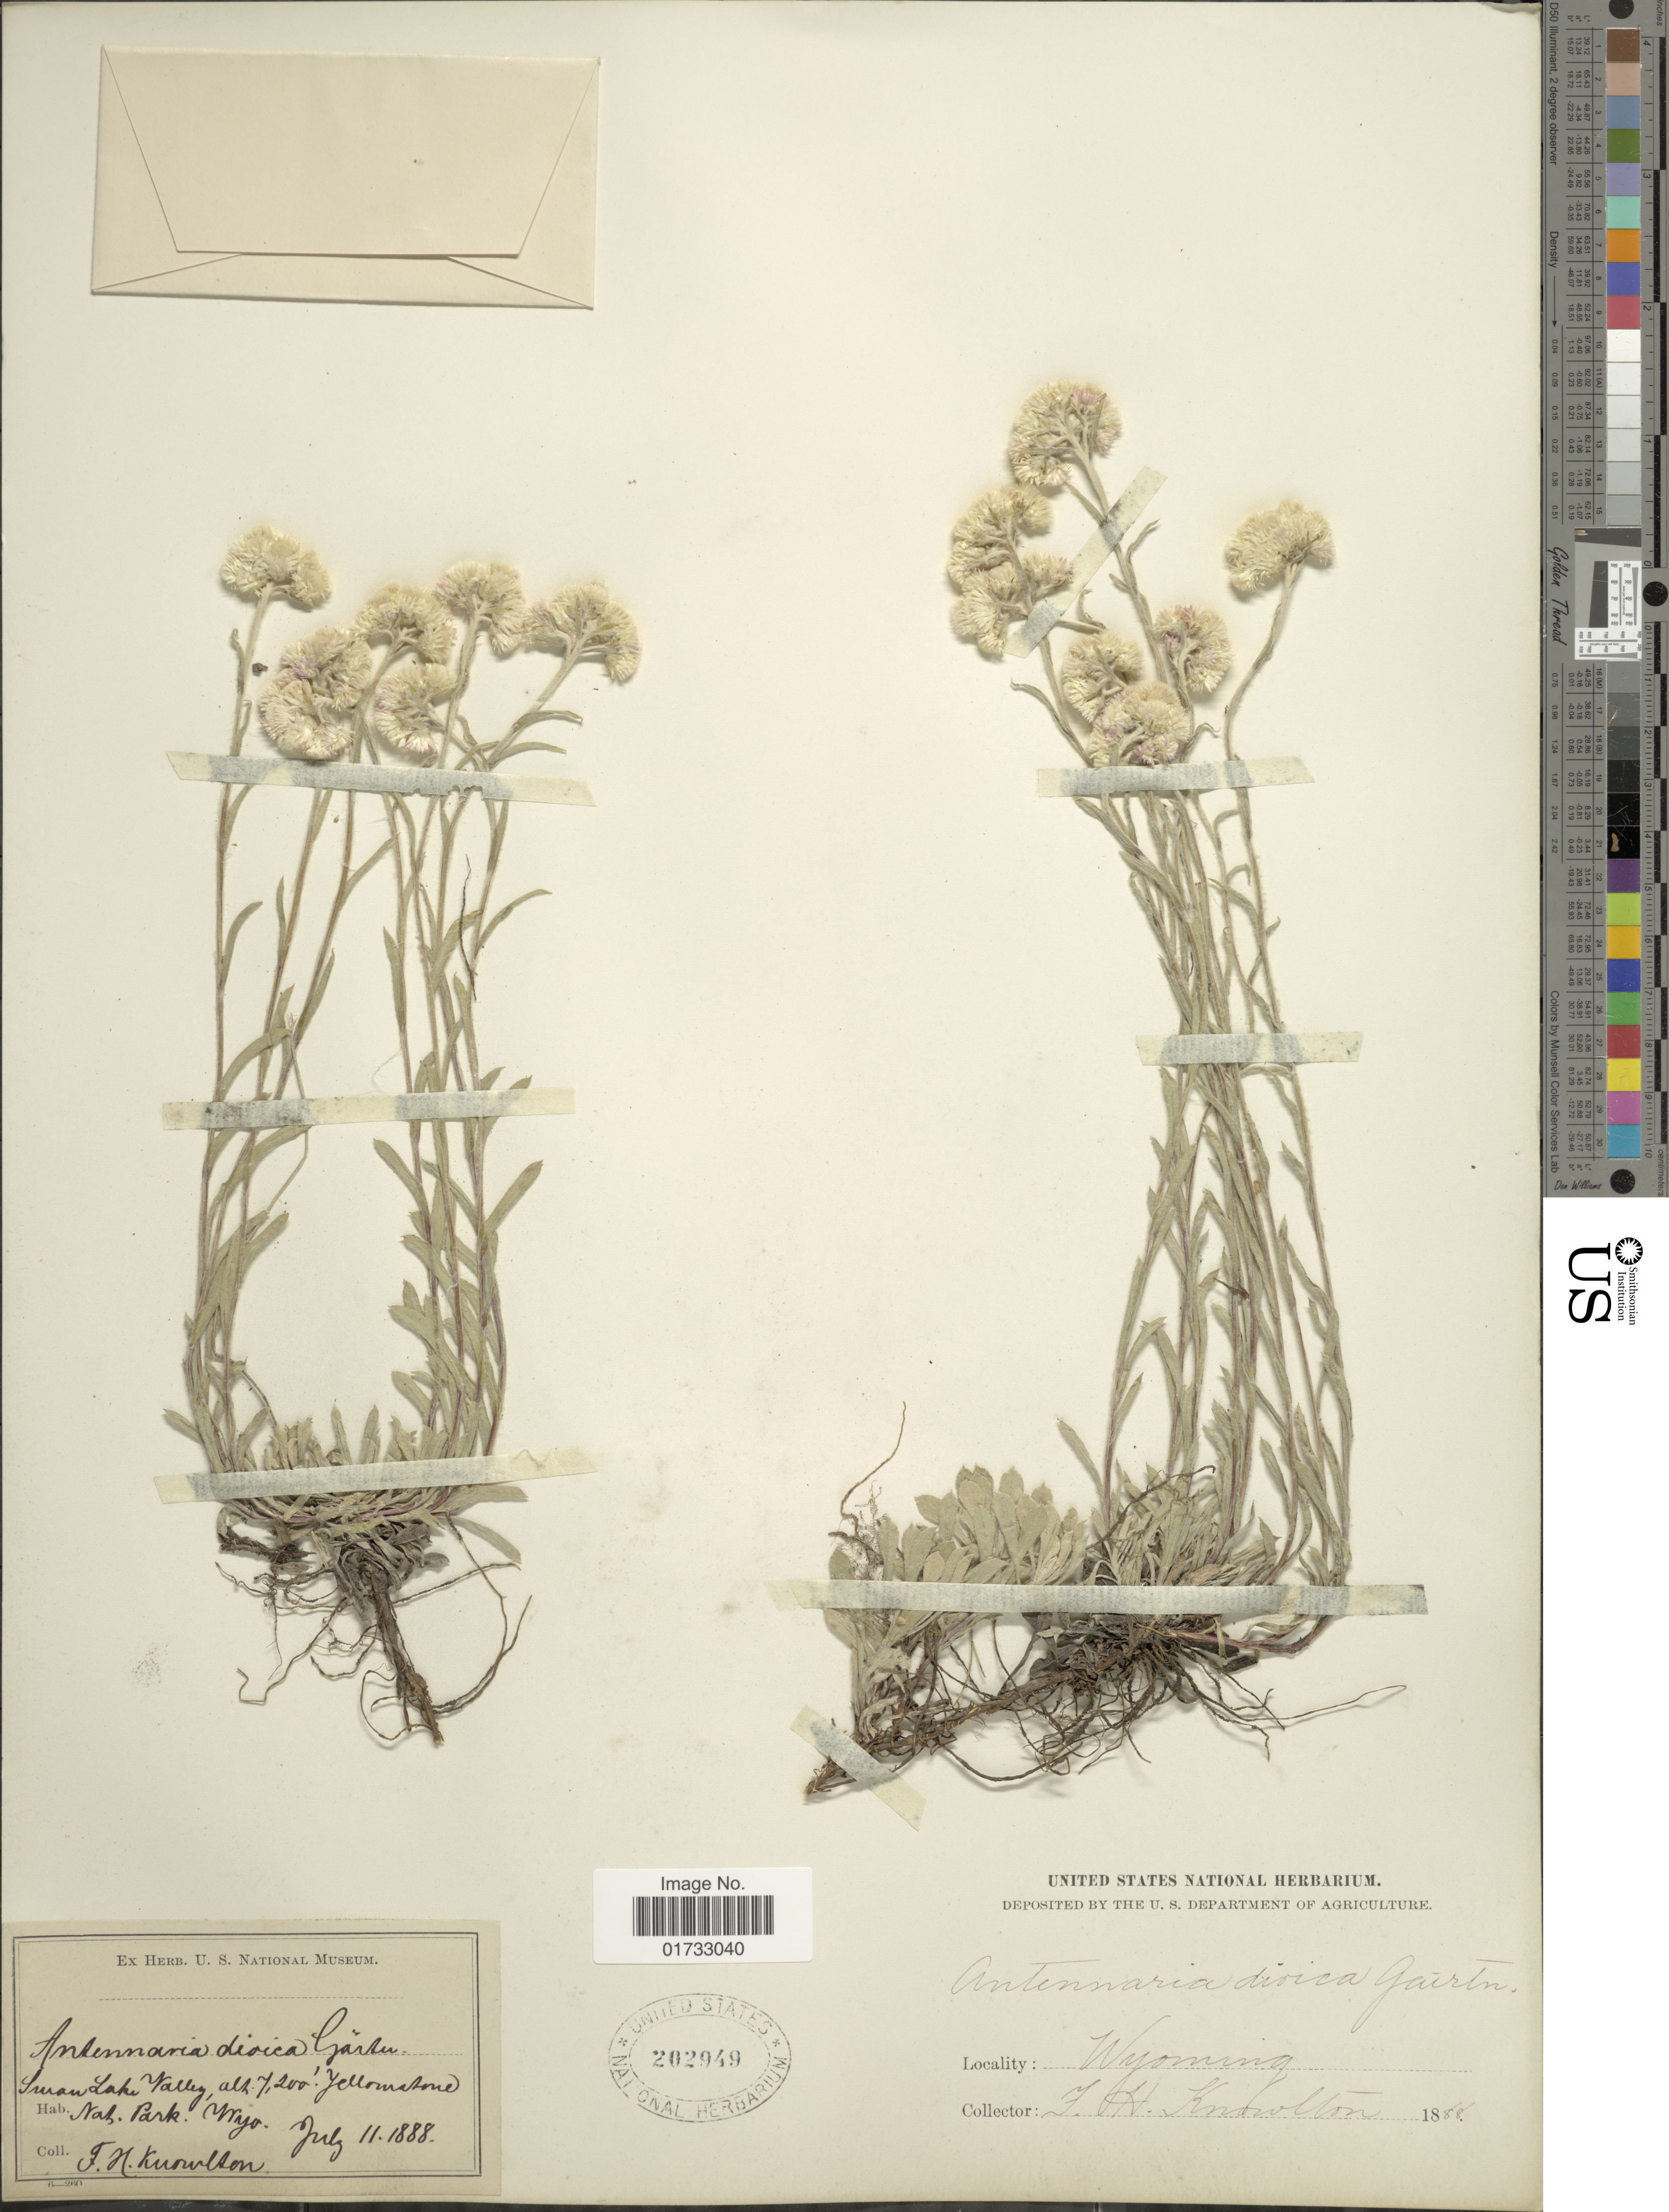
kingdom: Plantae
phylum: Tracheophyta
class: Magnoliopsida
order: Asterales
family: Asteraceae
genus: Antennaria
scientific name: Antennaria rosea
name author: Greene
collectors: F. H. Knowlton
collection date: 1888-07-11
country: United States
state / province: Wyoming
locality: Juan Lake Valley, Yellowstone Nat. Park.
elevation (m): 2195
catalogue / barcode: US 202949